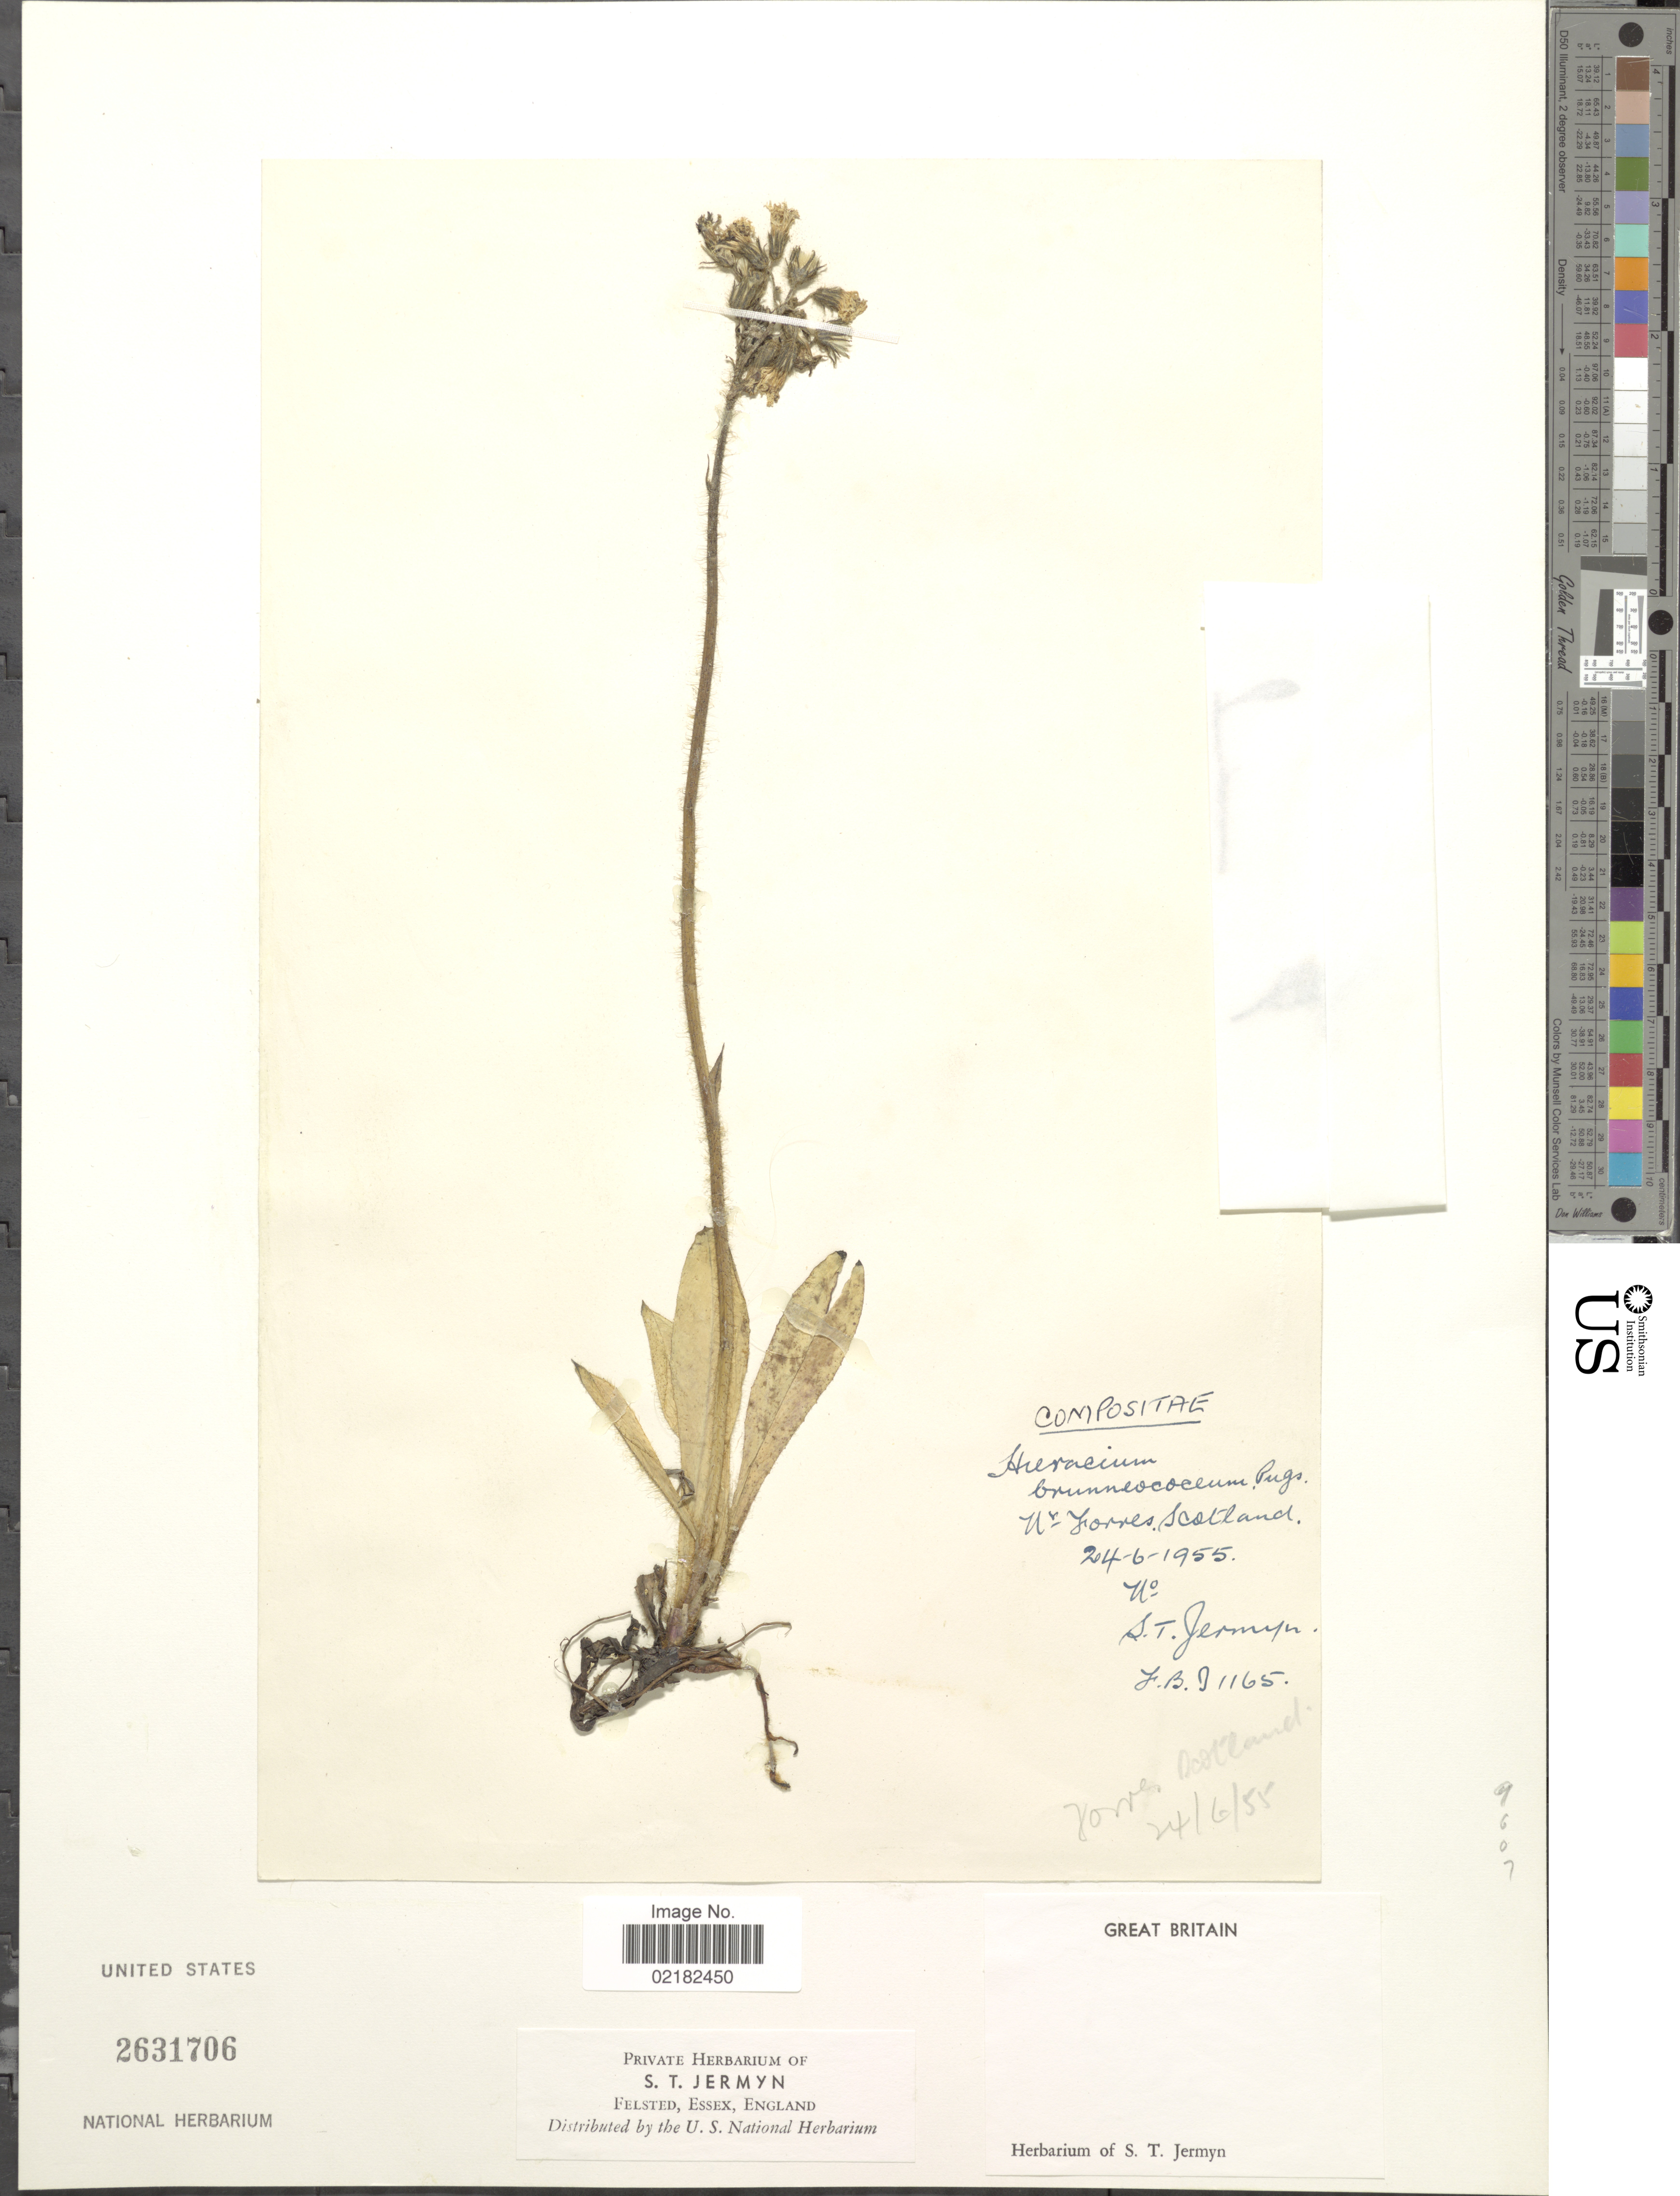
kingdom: Plantae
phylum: Tracheophyta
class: Magnoliopsida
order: Asterales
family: Asteraceae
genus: Pilosella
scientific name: Pilosella aurantiaca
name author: (L.) F.W. Schultz & Sch. Bip.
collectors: S. Jermyn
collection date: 1955-06-24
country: United Kingdom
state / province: Scotland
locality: Great Britain, nr Forres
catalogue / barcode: US 2631706